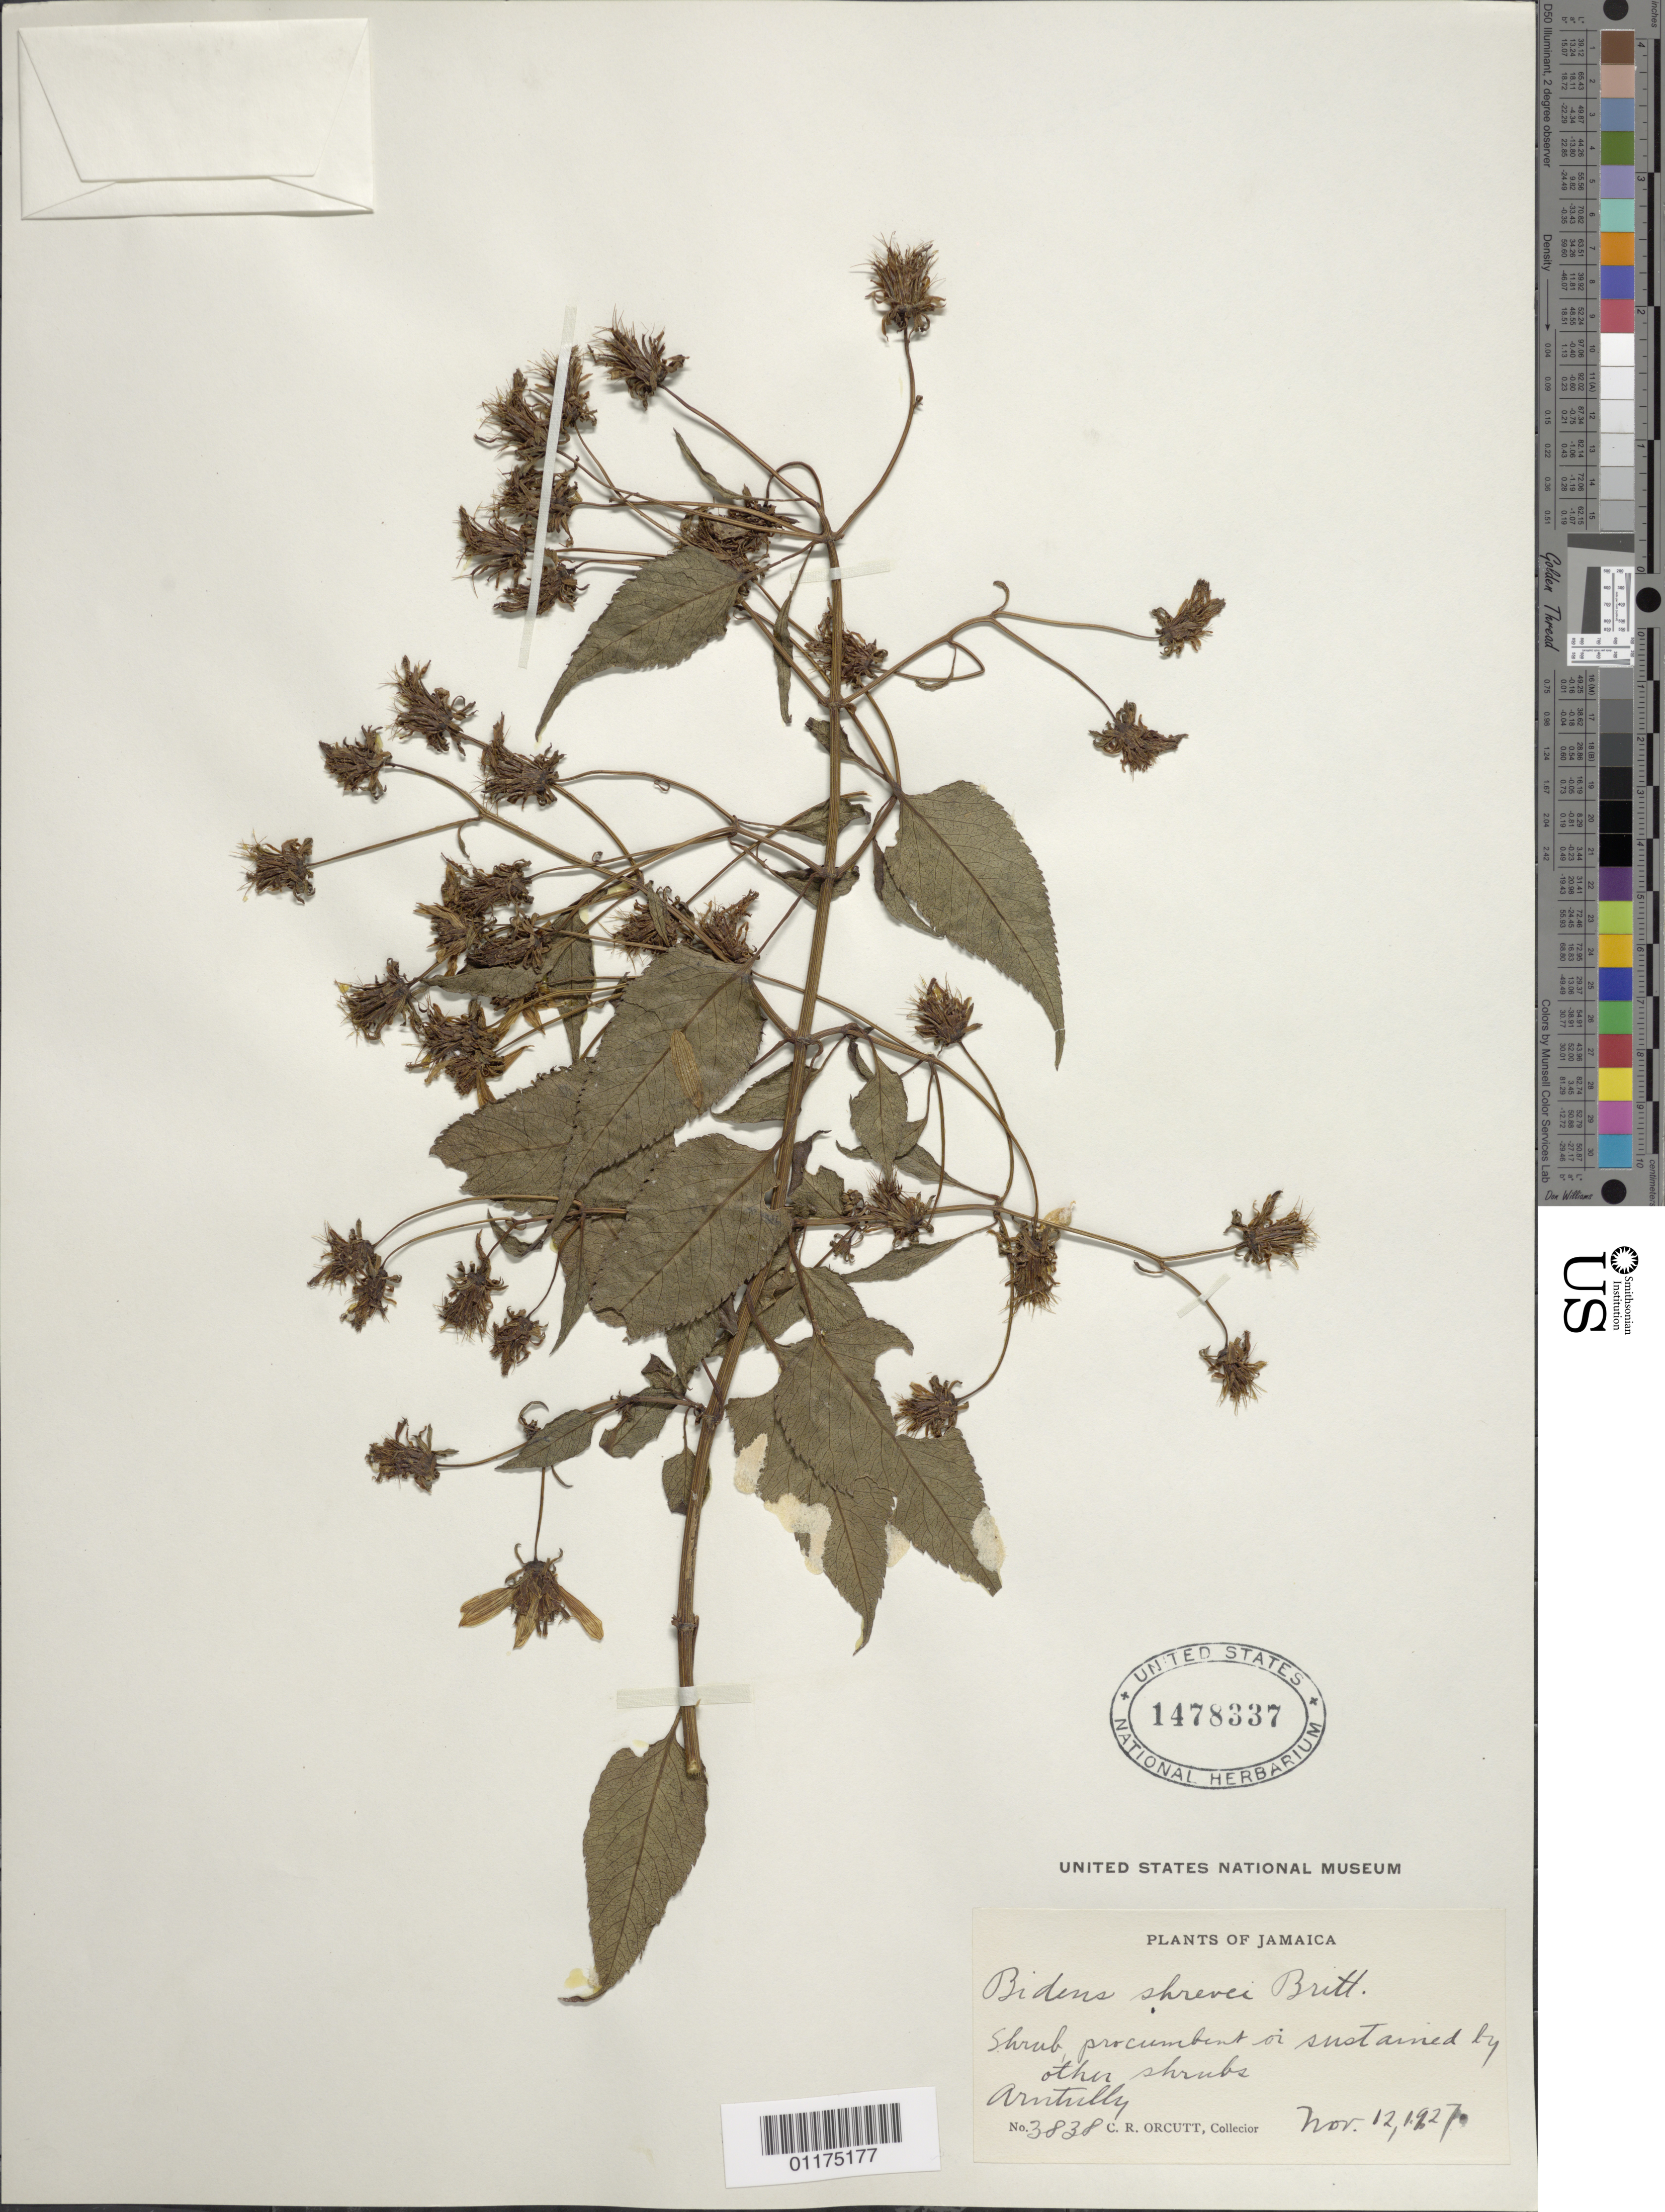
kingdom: Plantae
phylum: Tracheophyta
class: Magnoliopsida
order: Asterales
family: Asteraceae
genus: Bidens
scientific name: Bidens shrevei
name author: Britton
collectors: C. R. Orcutt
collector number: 3838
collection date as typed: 12 Nov 1927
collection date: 1927-11-12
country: Jamaica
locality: Arntully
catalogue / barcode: US 1478337